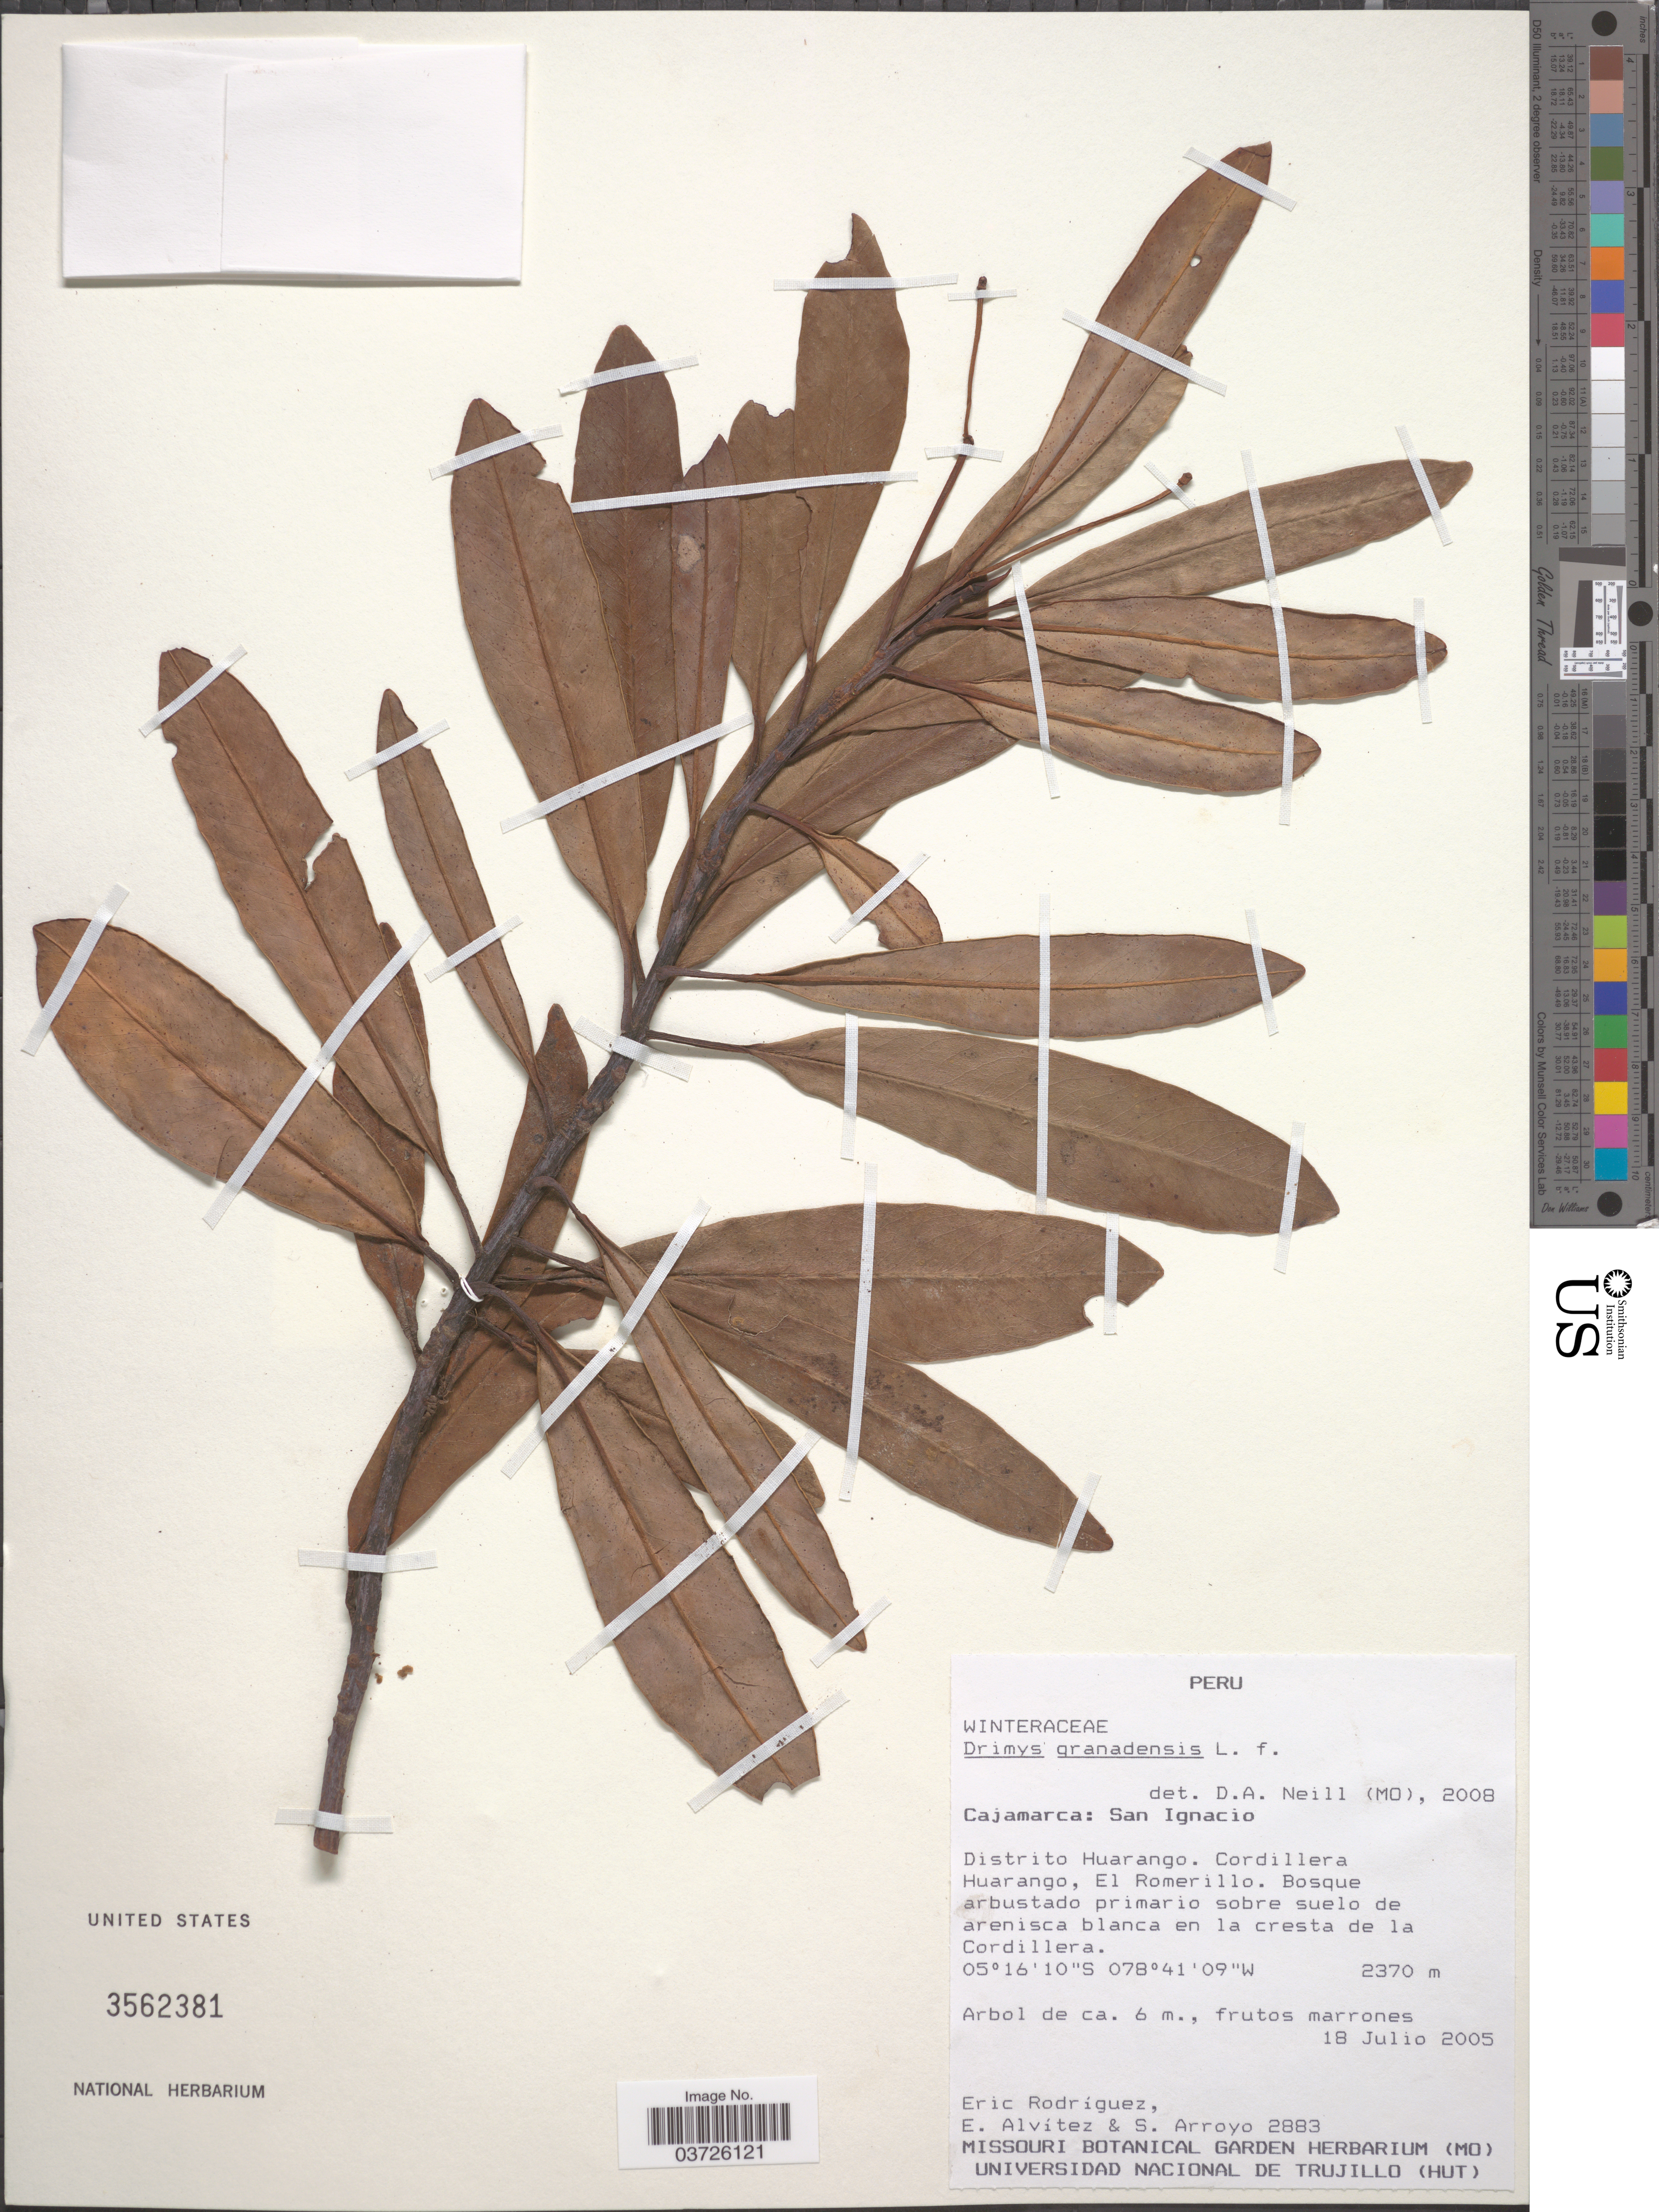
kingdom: Plantae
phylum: Tracheophyta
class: Magnoliopsida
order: Canellales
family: Winteraceae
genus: Drimys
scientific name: Drimys granadensis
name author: L. f.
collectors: E. Rodriguez, E. Alvitez I. & Arroyo, S.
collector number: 2883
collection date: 2005-07-18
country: Peru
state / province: Cajamarca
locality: San Ignacio. Distrito Huarango. Cordillera Huarango, El Romerillo. En la cresta de la Cordillera.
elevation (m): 2370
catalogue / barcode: US 3562381